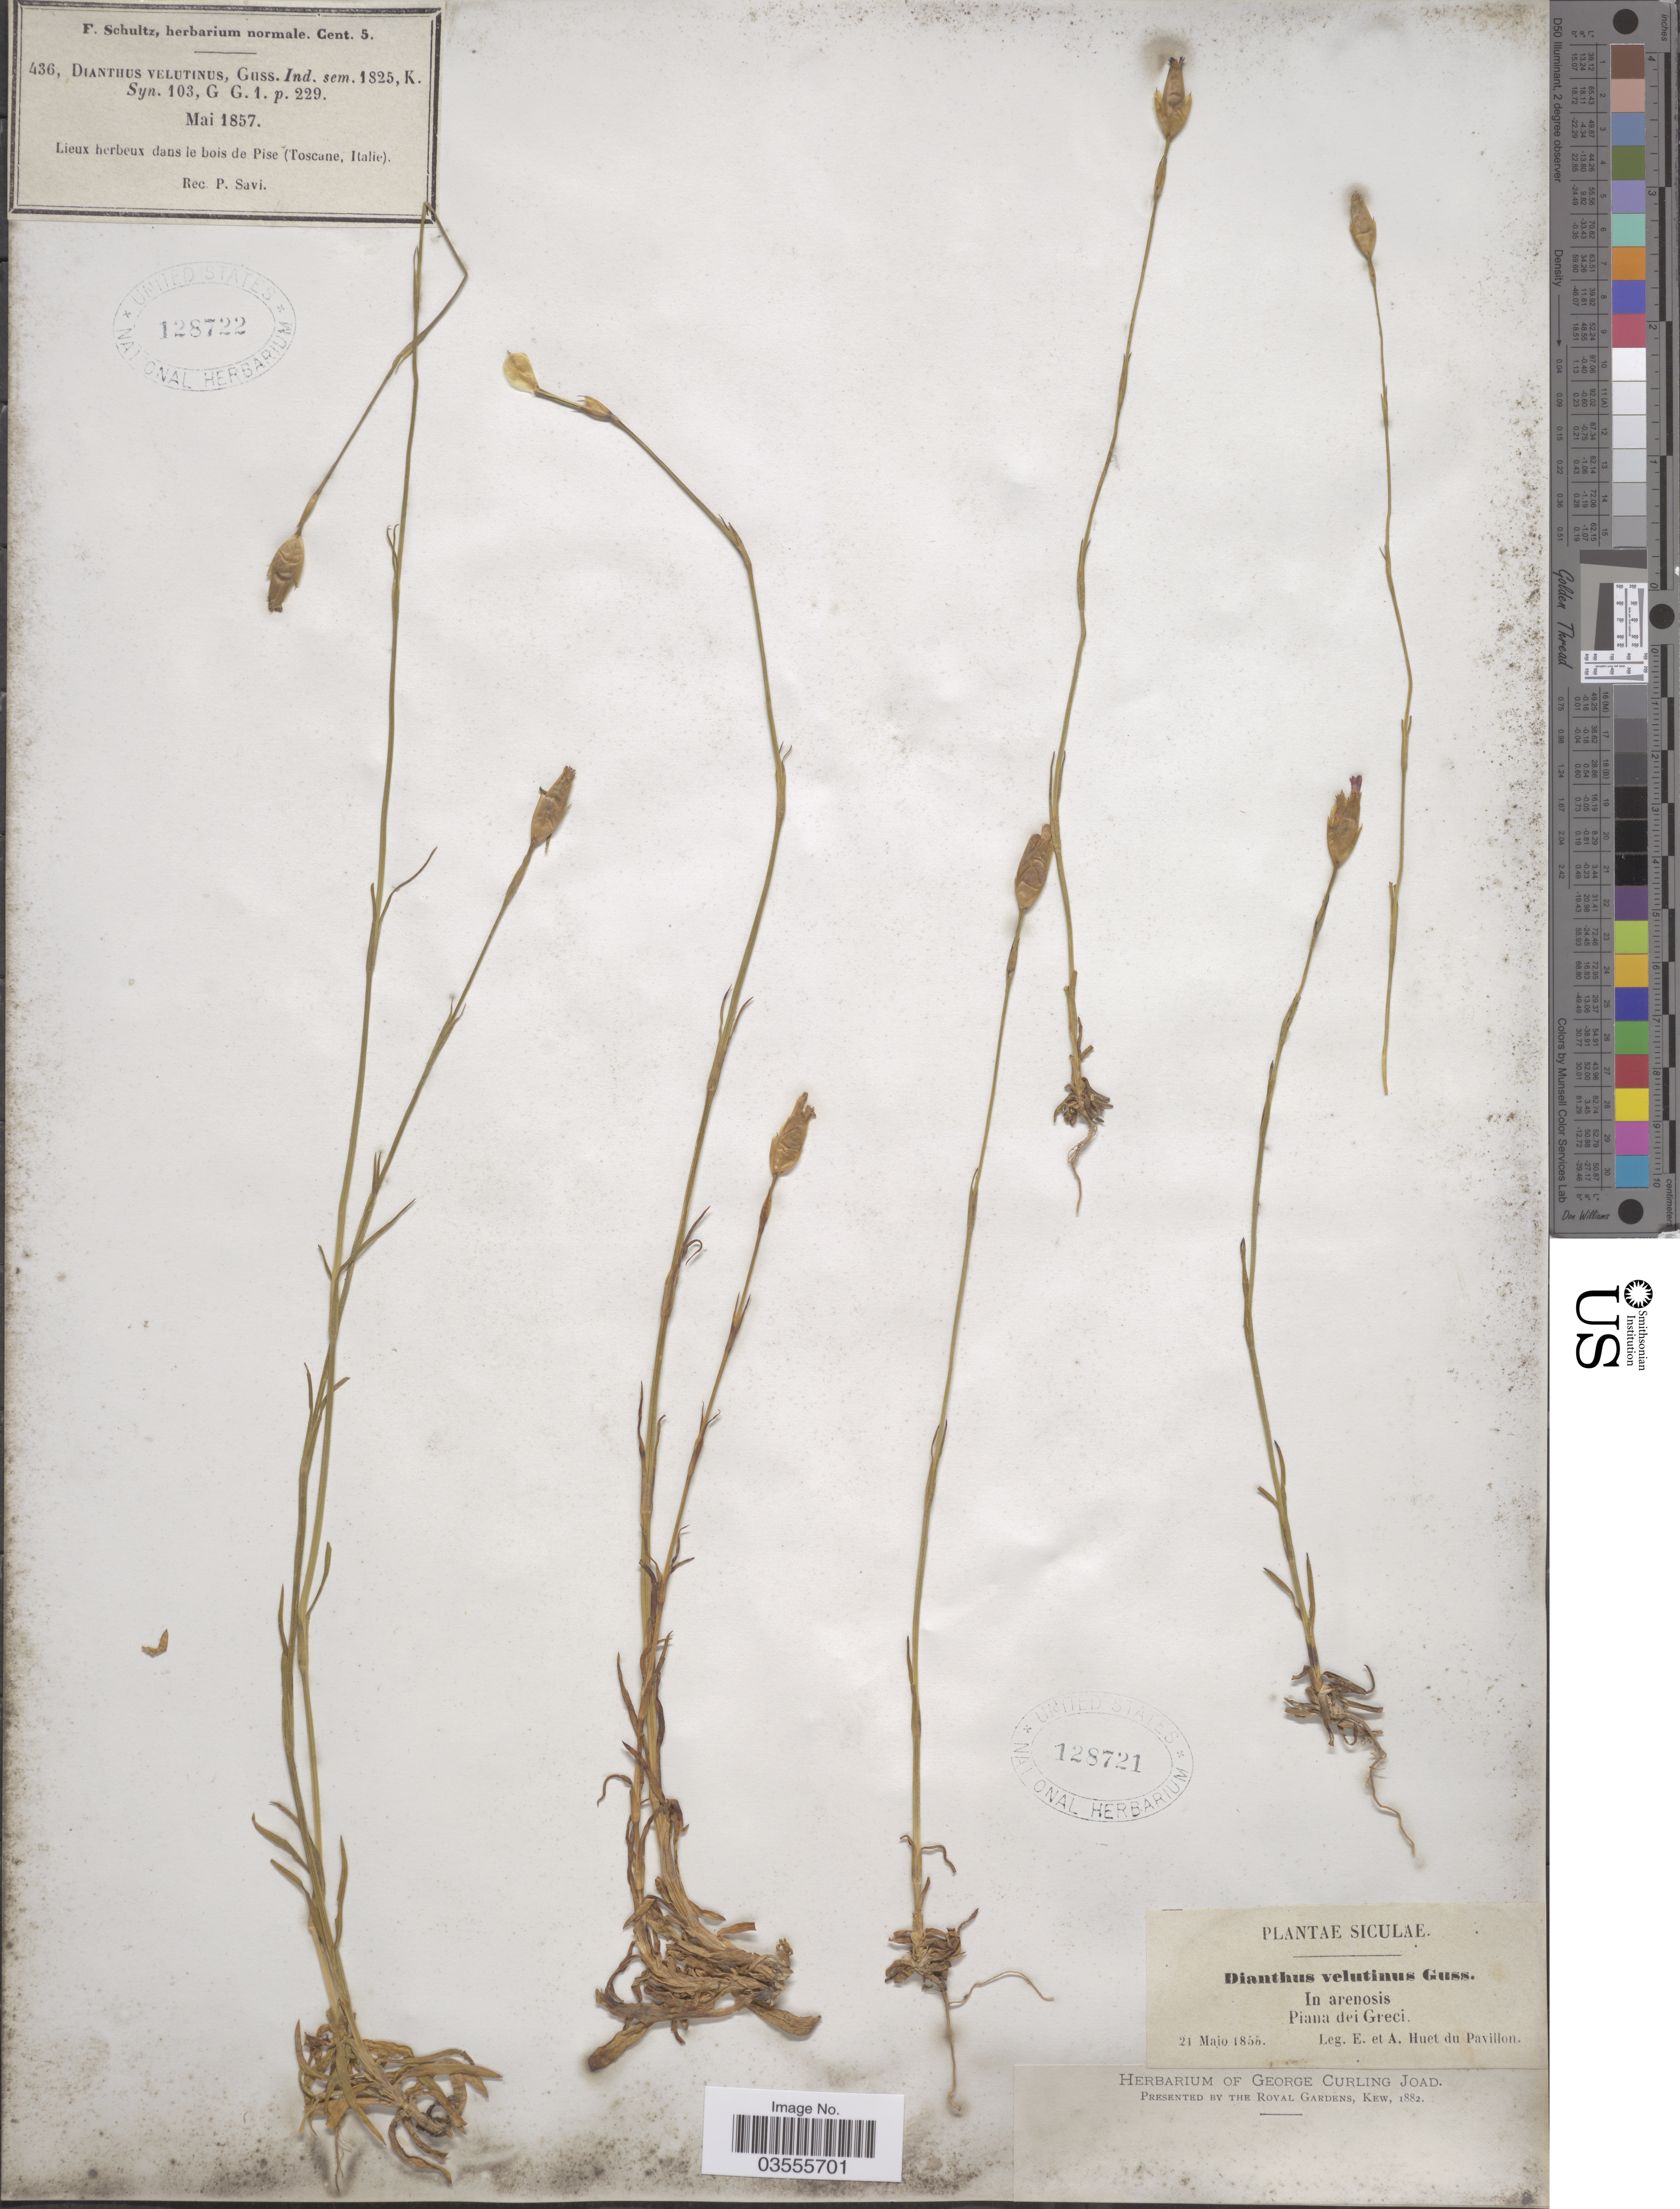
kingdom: Plantae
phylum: Tracheophyta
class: Magnoliopsida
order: Caryophyllales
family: Caryophyllaceae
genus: Petrorhagia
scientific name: Petrorhagia dubia subsp. dubia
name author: (Raf.) López & Romo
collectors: P. Savi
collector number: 436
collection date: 1857-05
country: Italy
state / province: Tuscany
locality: Lieux herbeux dans le bois de Pise (Toscane, Italie).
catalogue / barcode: US 128722-2